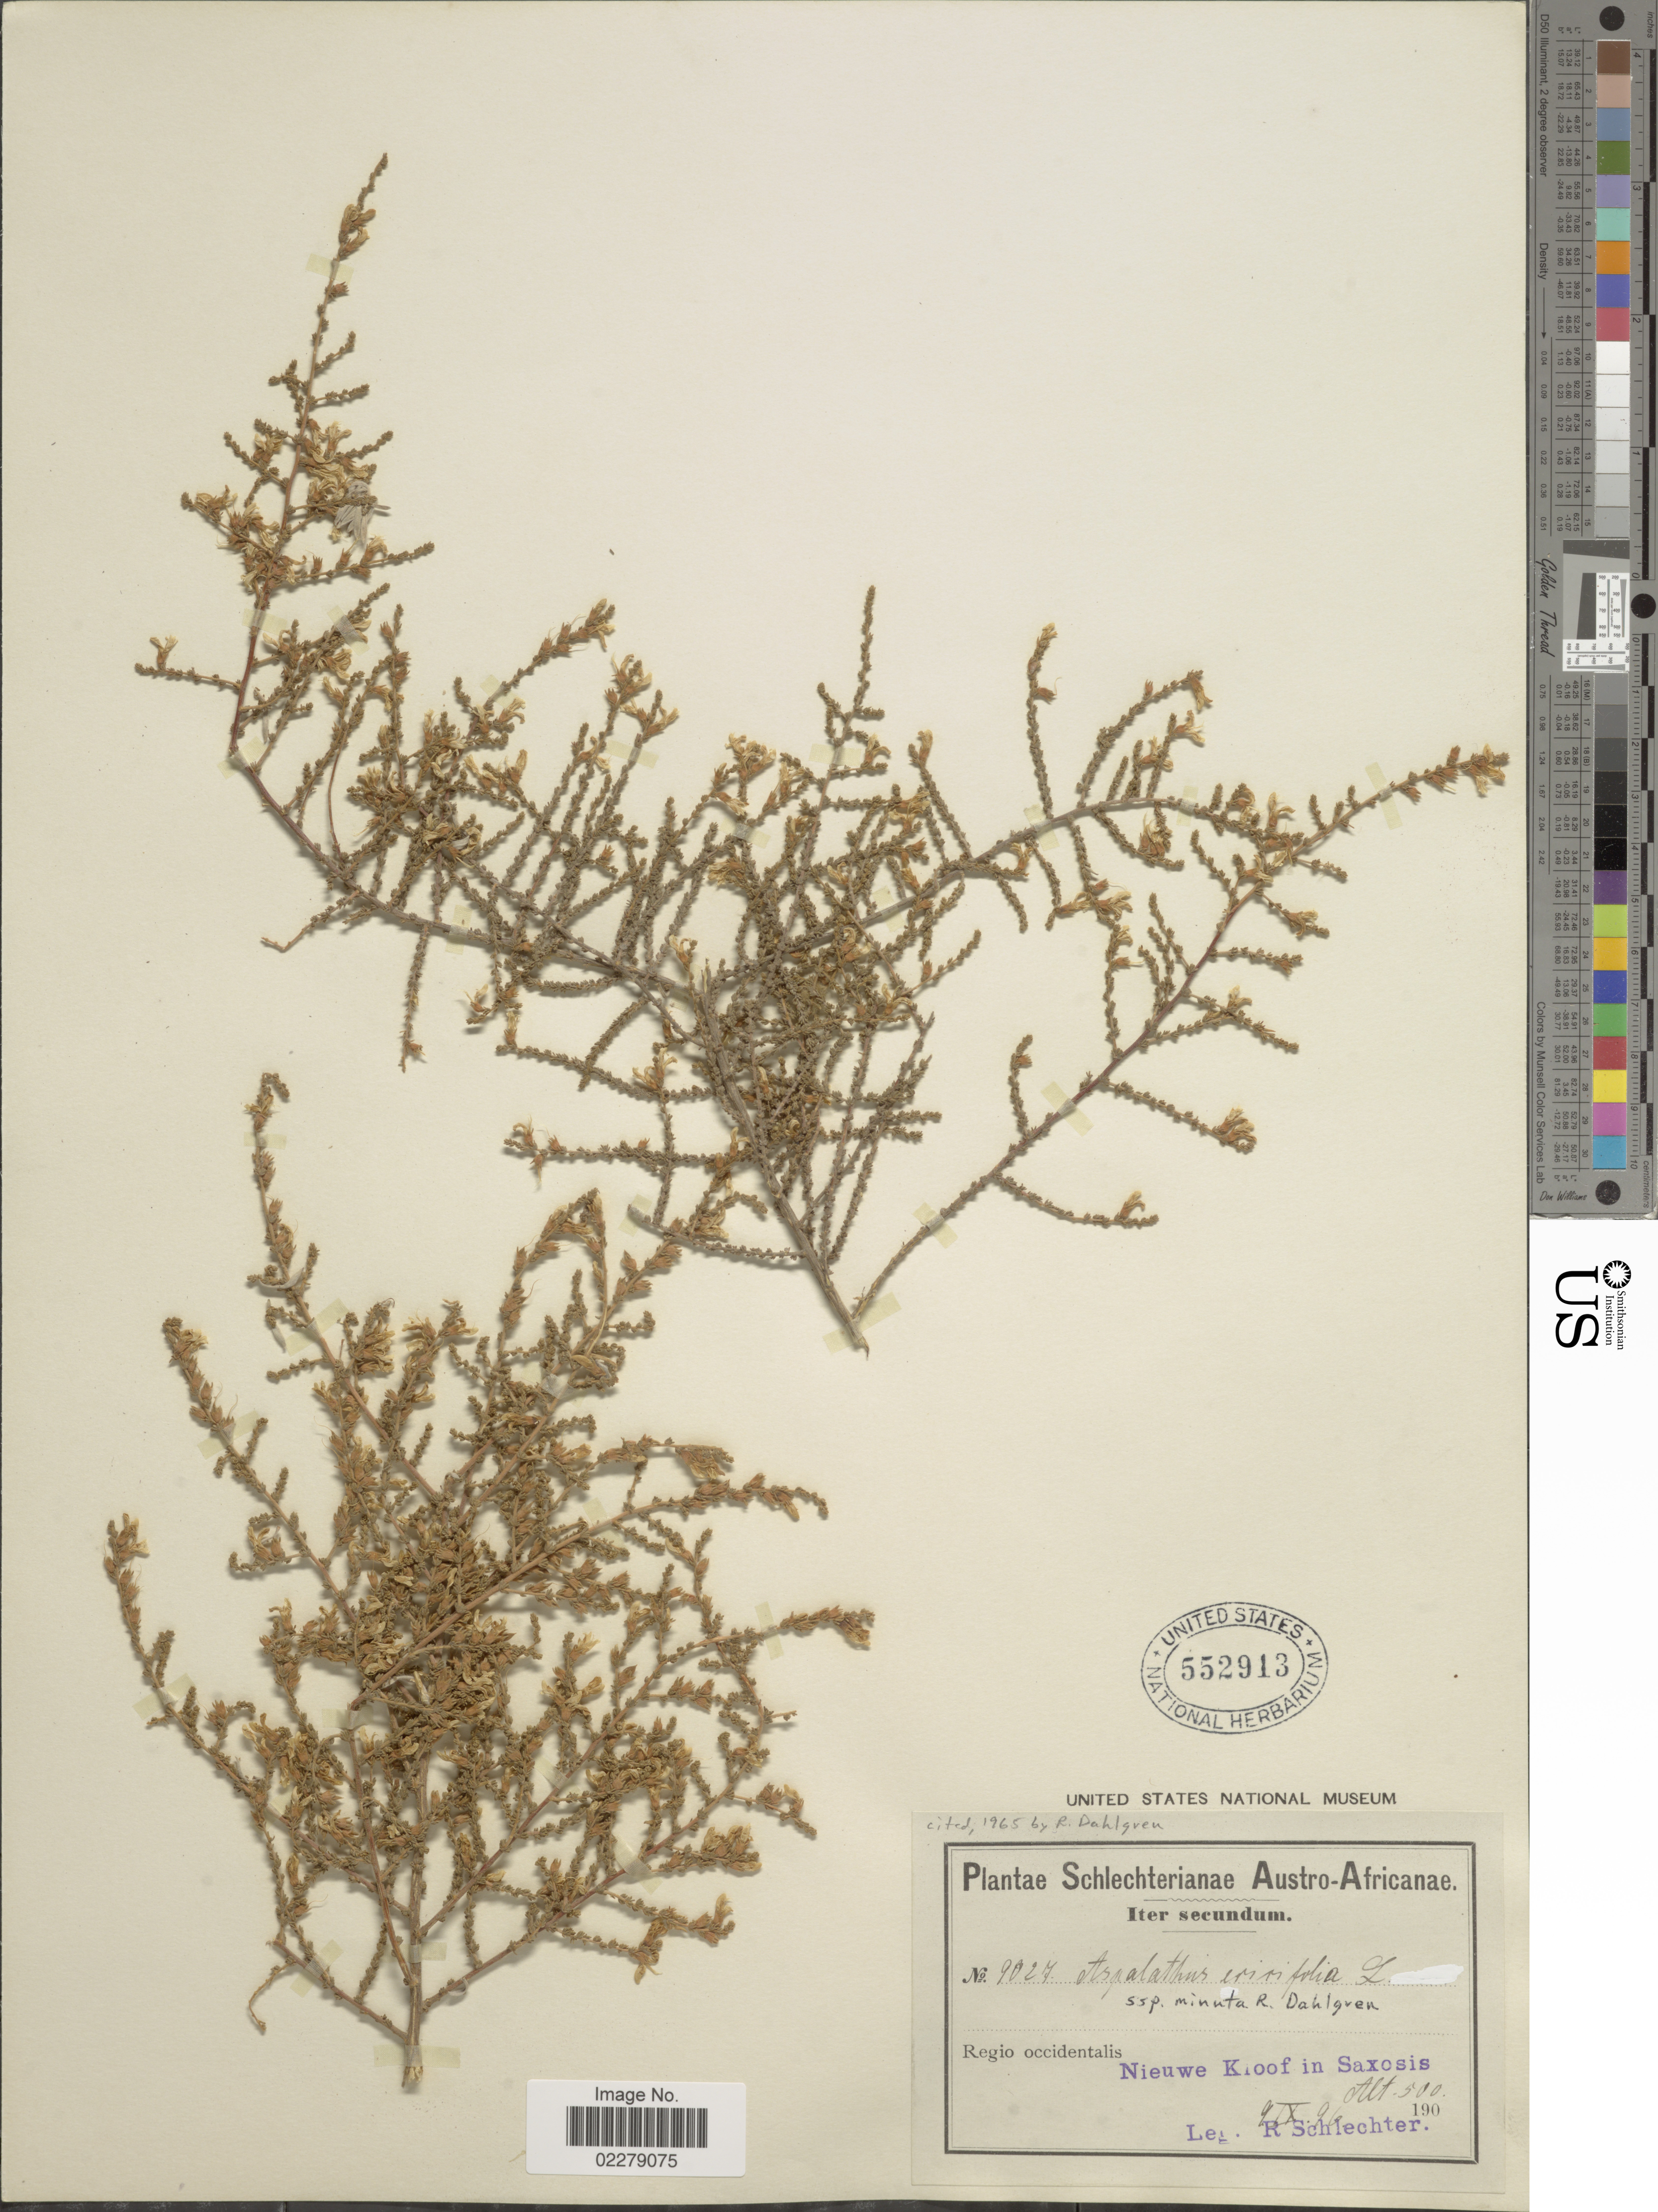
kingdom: Plantae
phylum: Tracheophyta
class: Magnoliopsida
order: Fabales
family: Fabaceae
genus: Aspalathus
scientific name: Aspalathus ericifolia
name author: L.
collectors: F. R. R. Schlechter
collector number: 9027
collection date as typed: Transcribed d/m/y: 9/9/96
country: South Africa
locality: Austro- Africanae. Regio occidentalis, Nieuwe Kloof in Saxosis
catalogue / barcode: US 552913